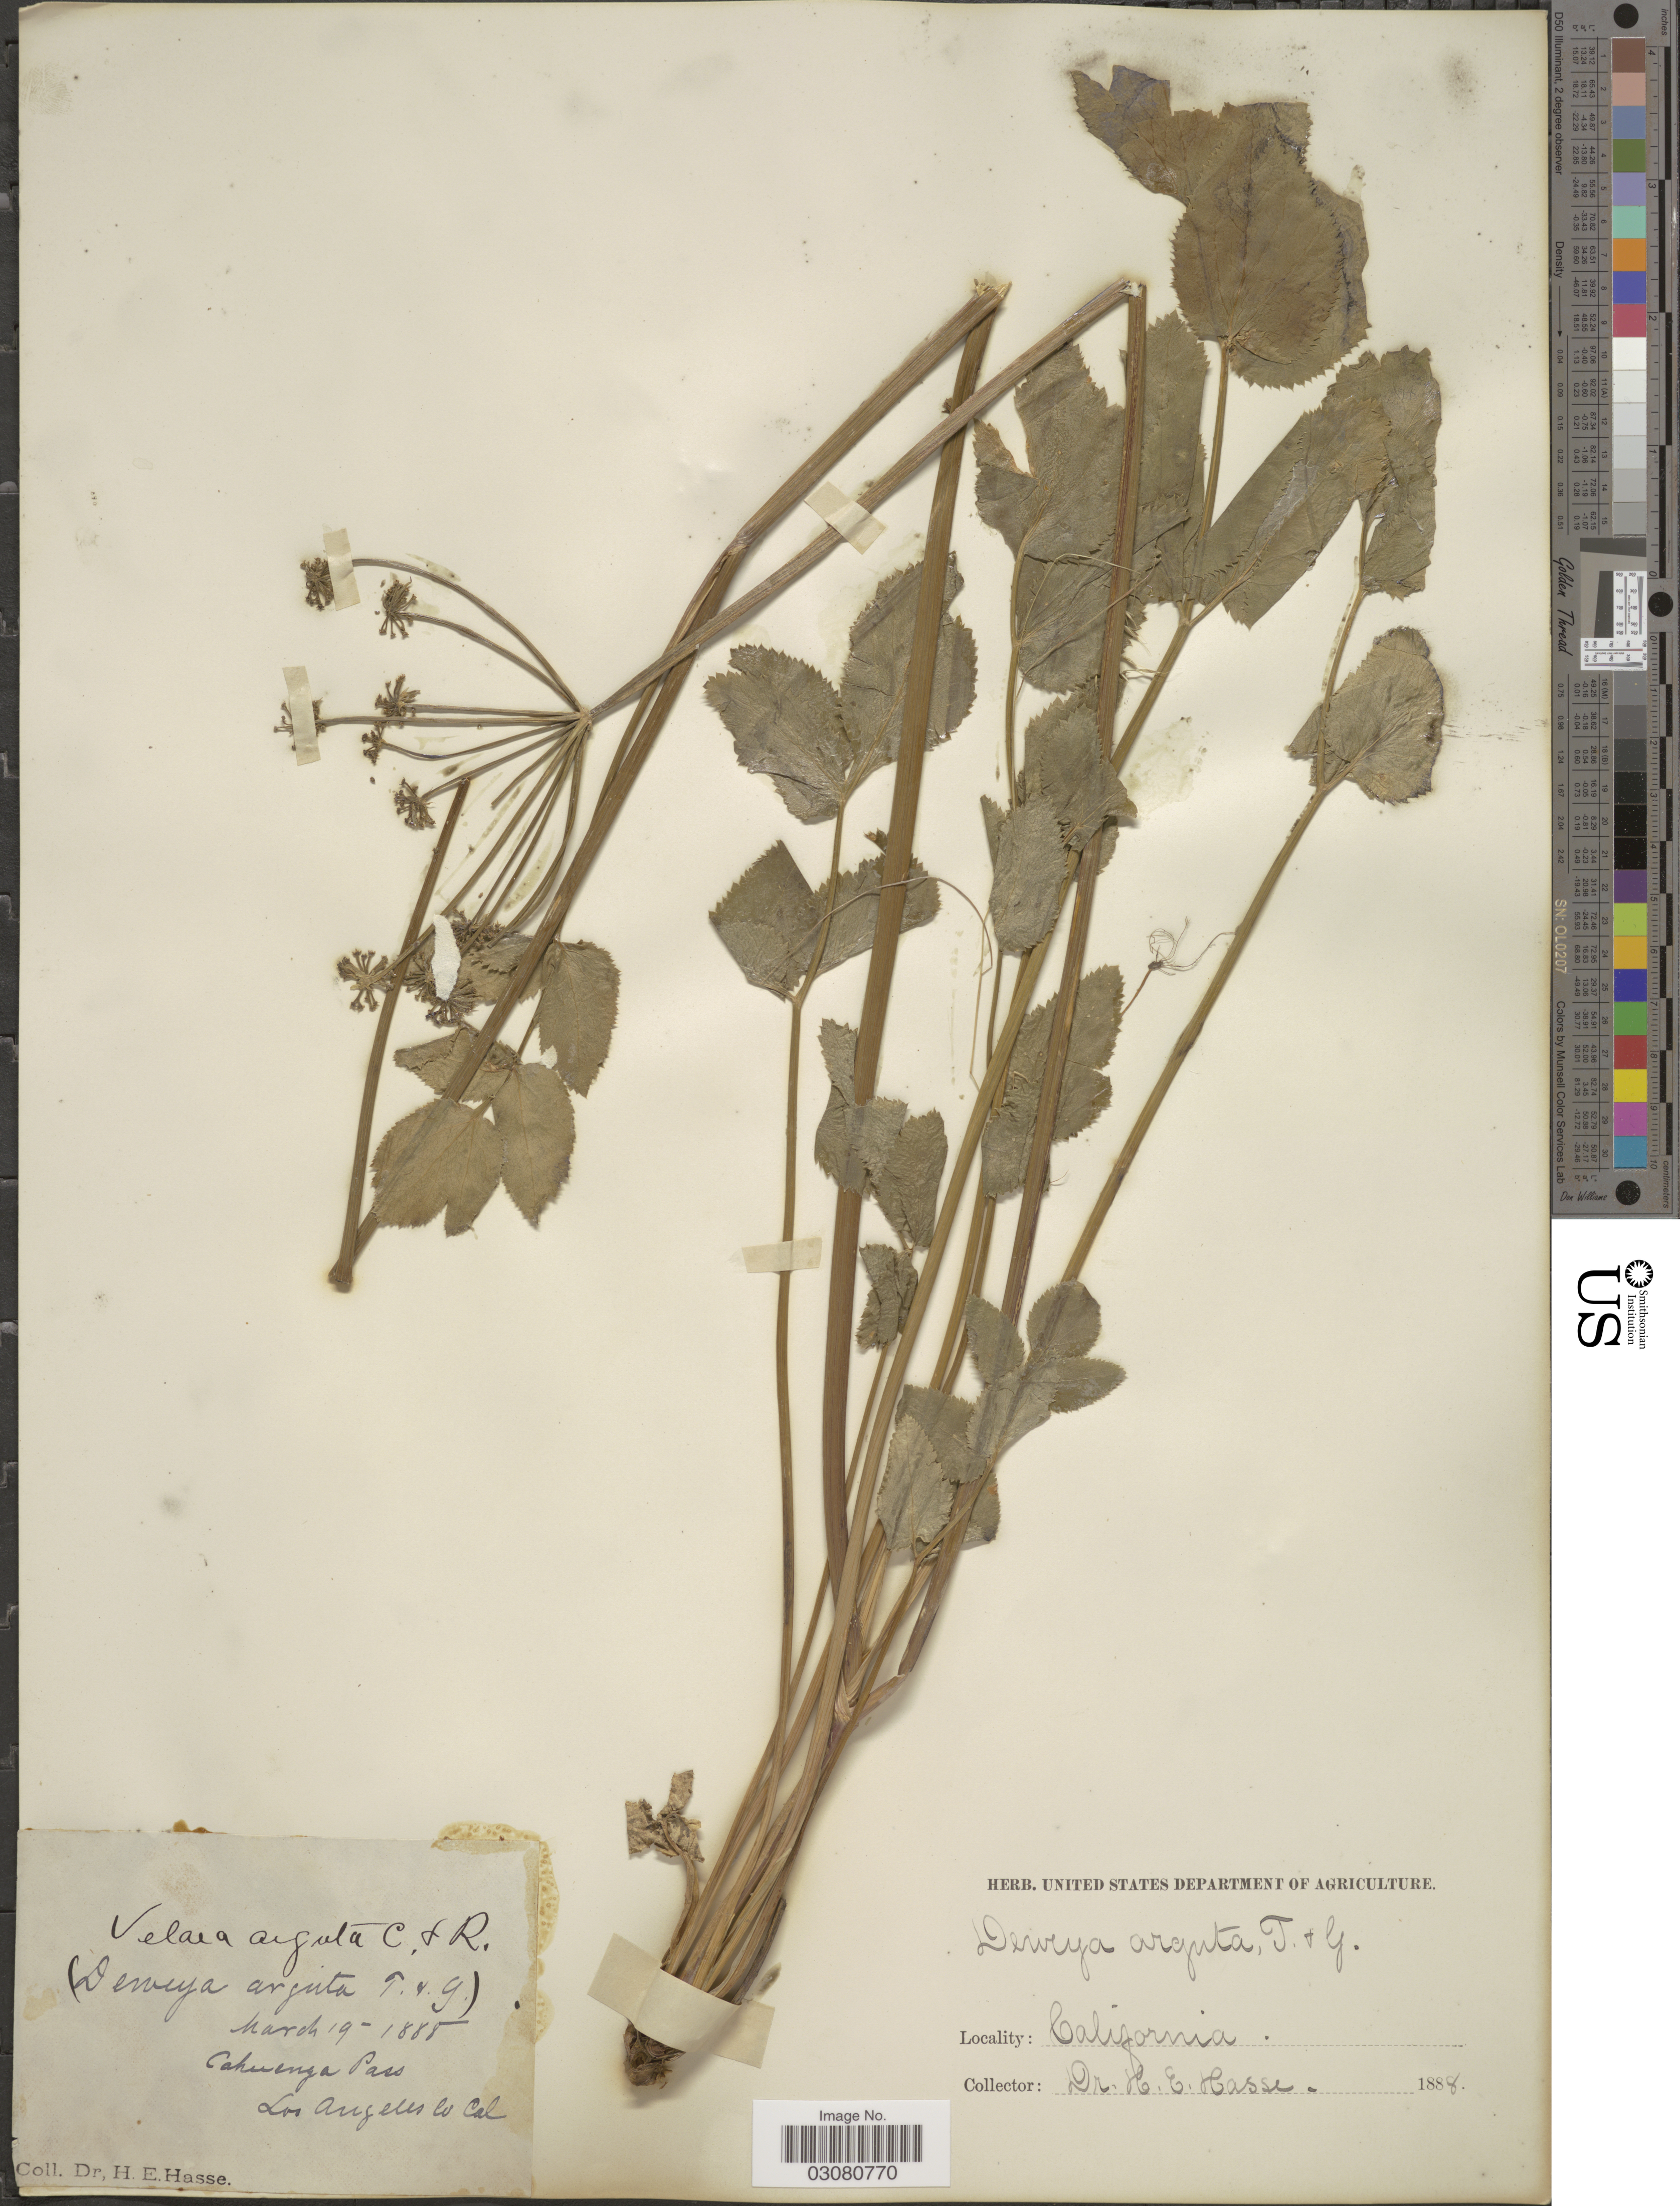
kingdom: Plantae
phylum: Tracheophyta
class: Magnoliopsida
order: Apiales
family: Apiaceae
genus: Tauschia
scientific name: Tauschia arguta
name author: (Torr.) J.F. Macbr.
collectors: H. E. Hasse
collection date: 1888-03-19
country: United States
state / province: California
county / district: Los Angeles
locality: Cahuenga Pass. Los Angeles Co. Cal.